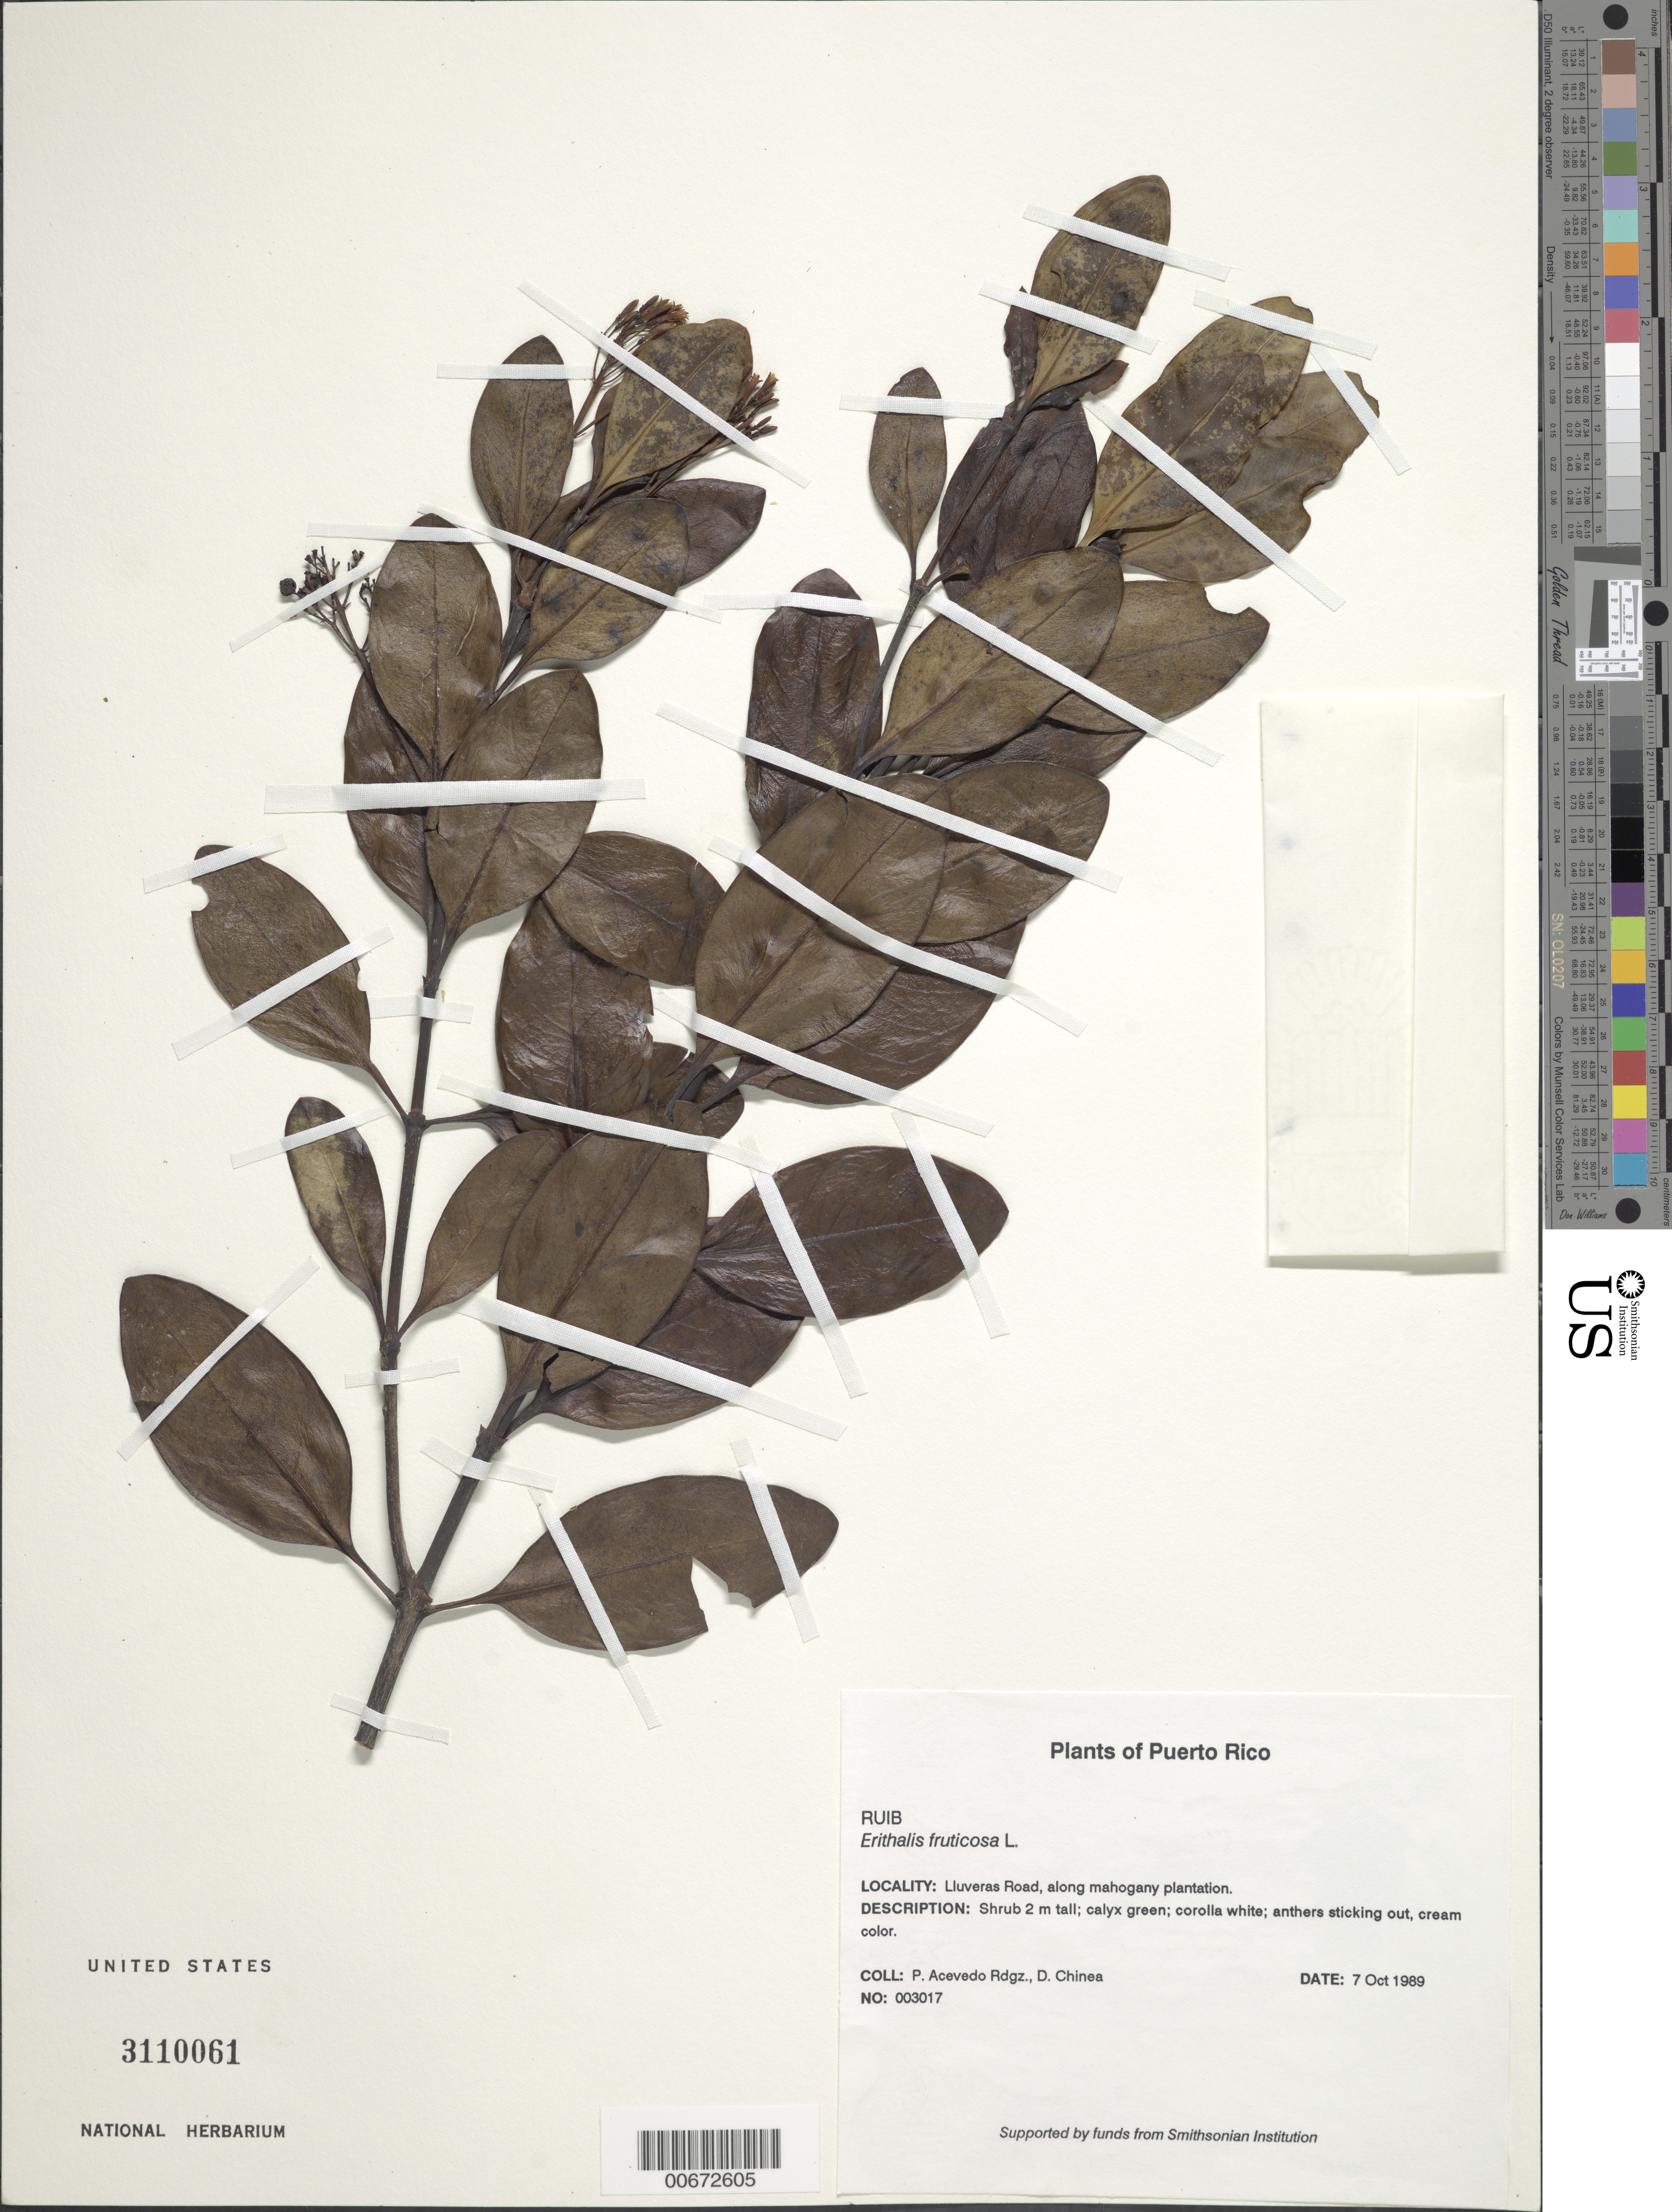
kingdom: Plantae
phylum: Tracheophyta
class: Magnoliopsida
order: Gentianales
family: Rubiaceae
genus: Erithalis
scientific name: Erithalis fruticosa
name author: L.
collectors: P. Acevedo-Rodr. & D. Chinea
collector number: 3017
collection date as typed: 07 Oct 1989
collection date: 1989-10-07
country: Puerto Rico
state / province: Guánica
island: Puerto Rico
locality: Guánica; Guánica Forest Reserve, Lluveras Road, along mahogany plantation.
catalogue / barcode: US 3110061